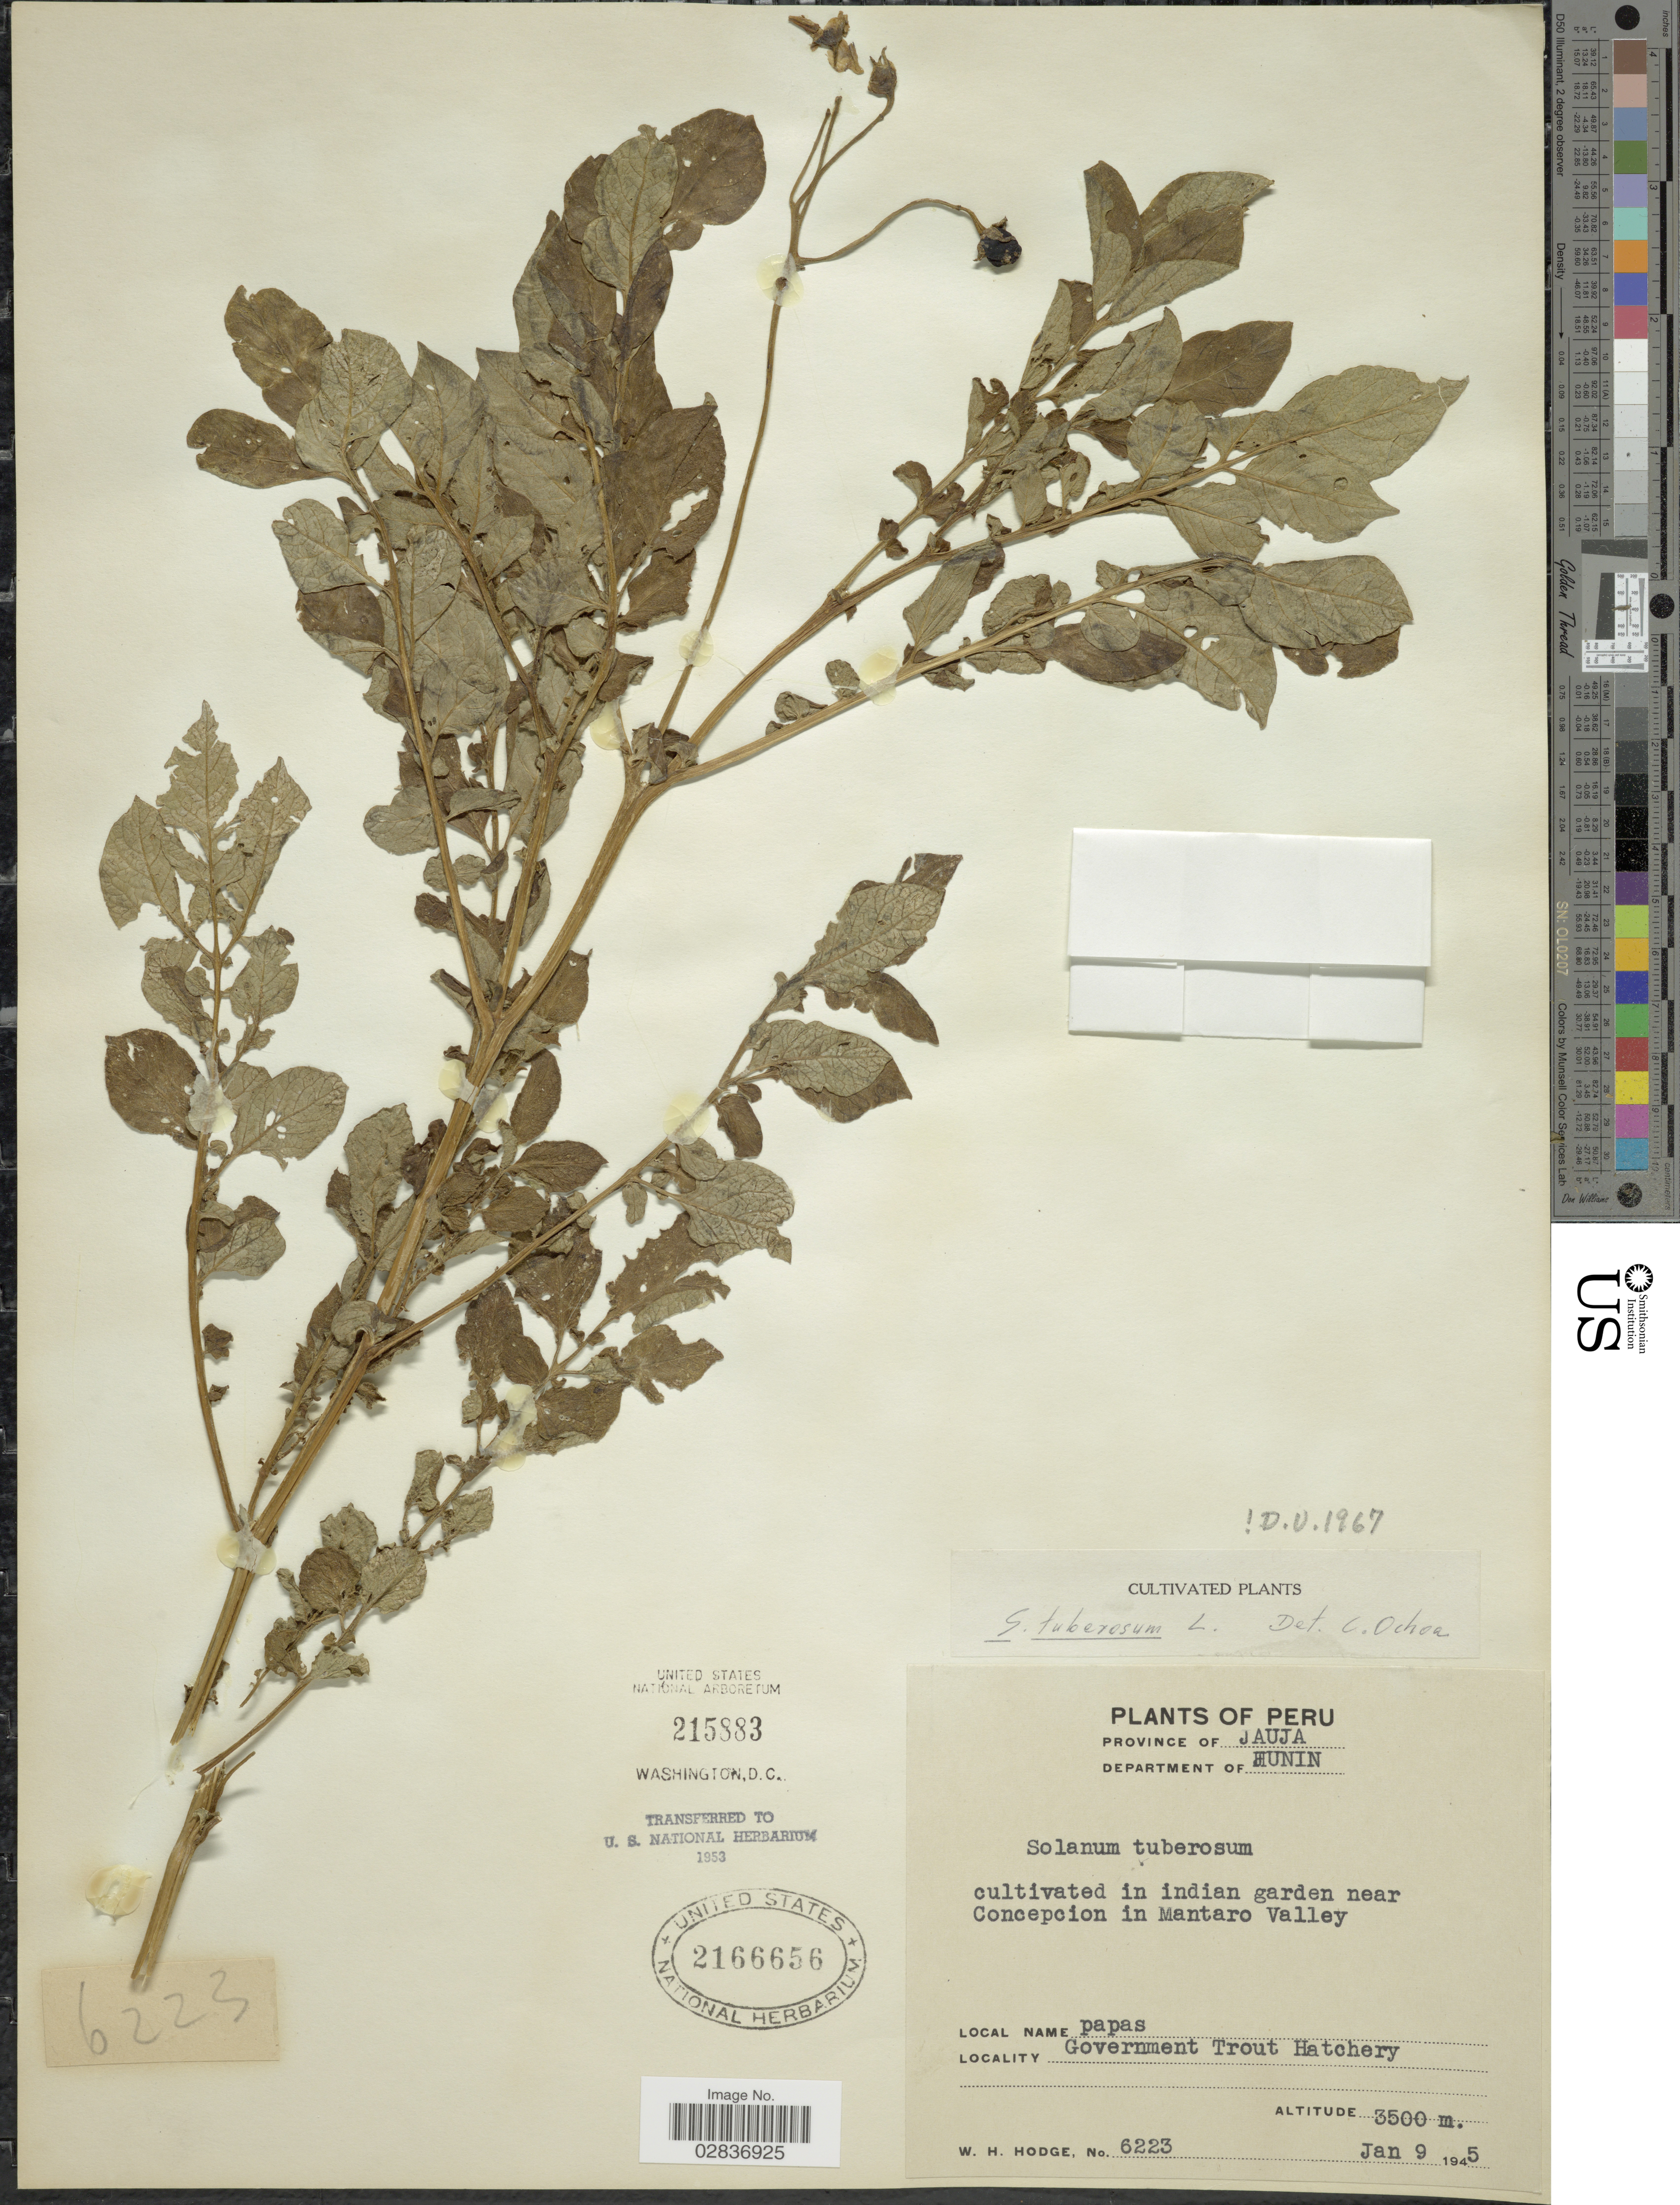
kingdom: Plantae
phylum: Tracheophyta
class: Magnoliopsida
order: Solanales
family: Solanaceae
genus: Solanum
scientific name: Solanum tuberosum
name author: L.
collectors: W. Hodge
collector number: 6223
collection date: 1945-01-09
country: Peru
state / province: Junín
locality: Province Jauja, Department of Junin, Government Trout Hatchery.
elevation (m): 3500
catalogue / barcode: US 2166656